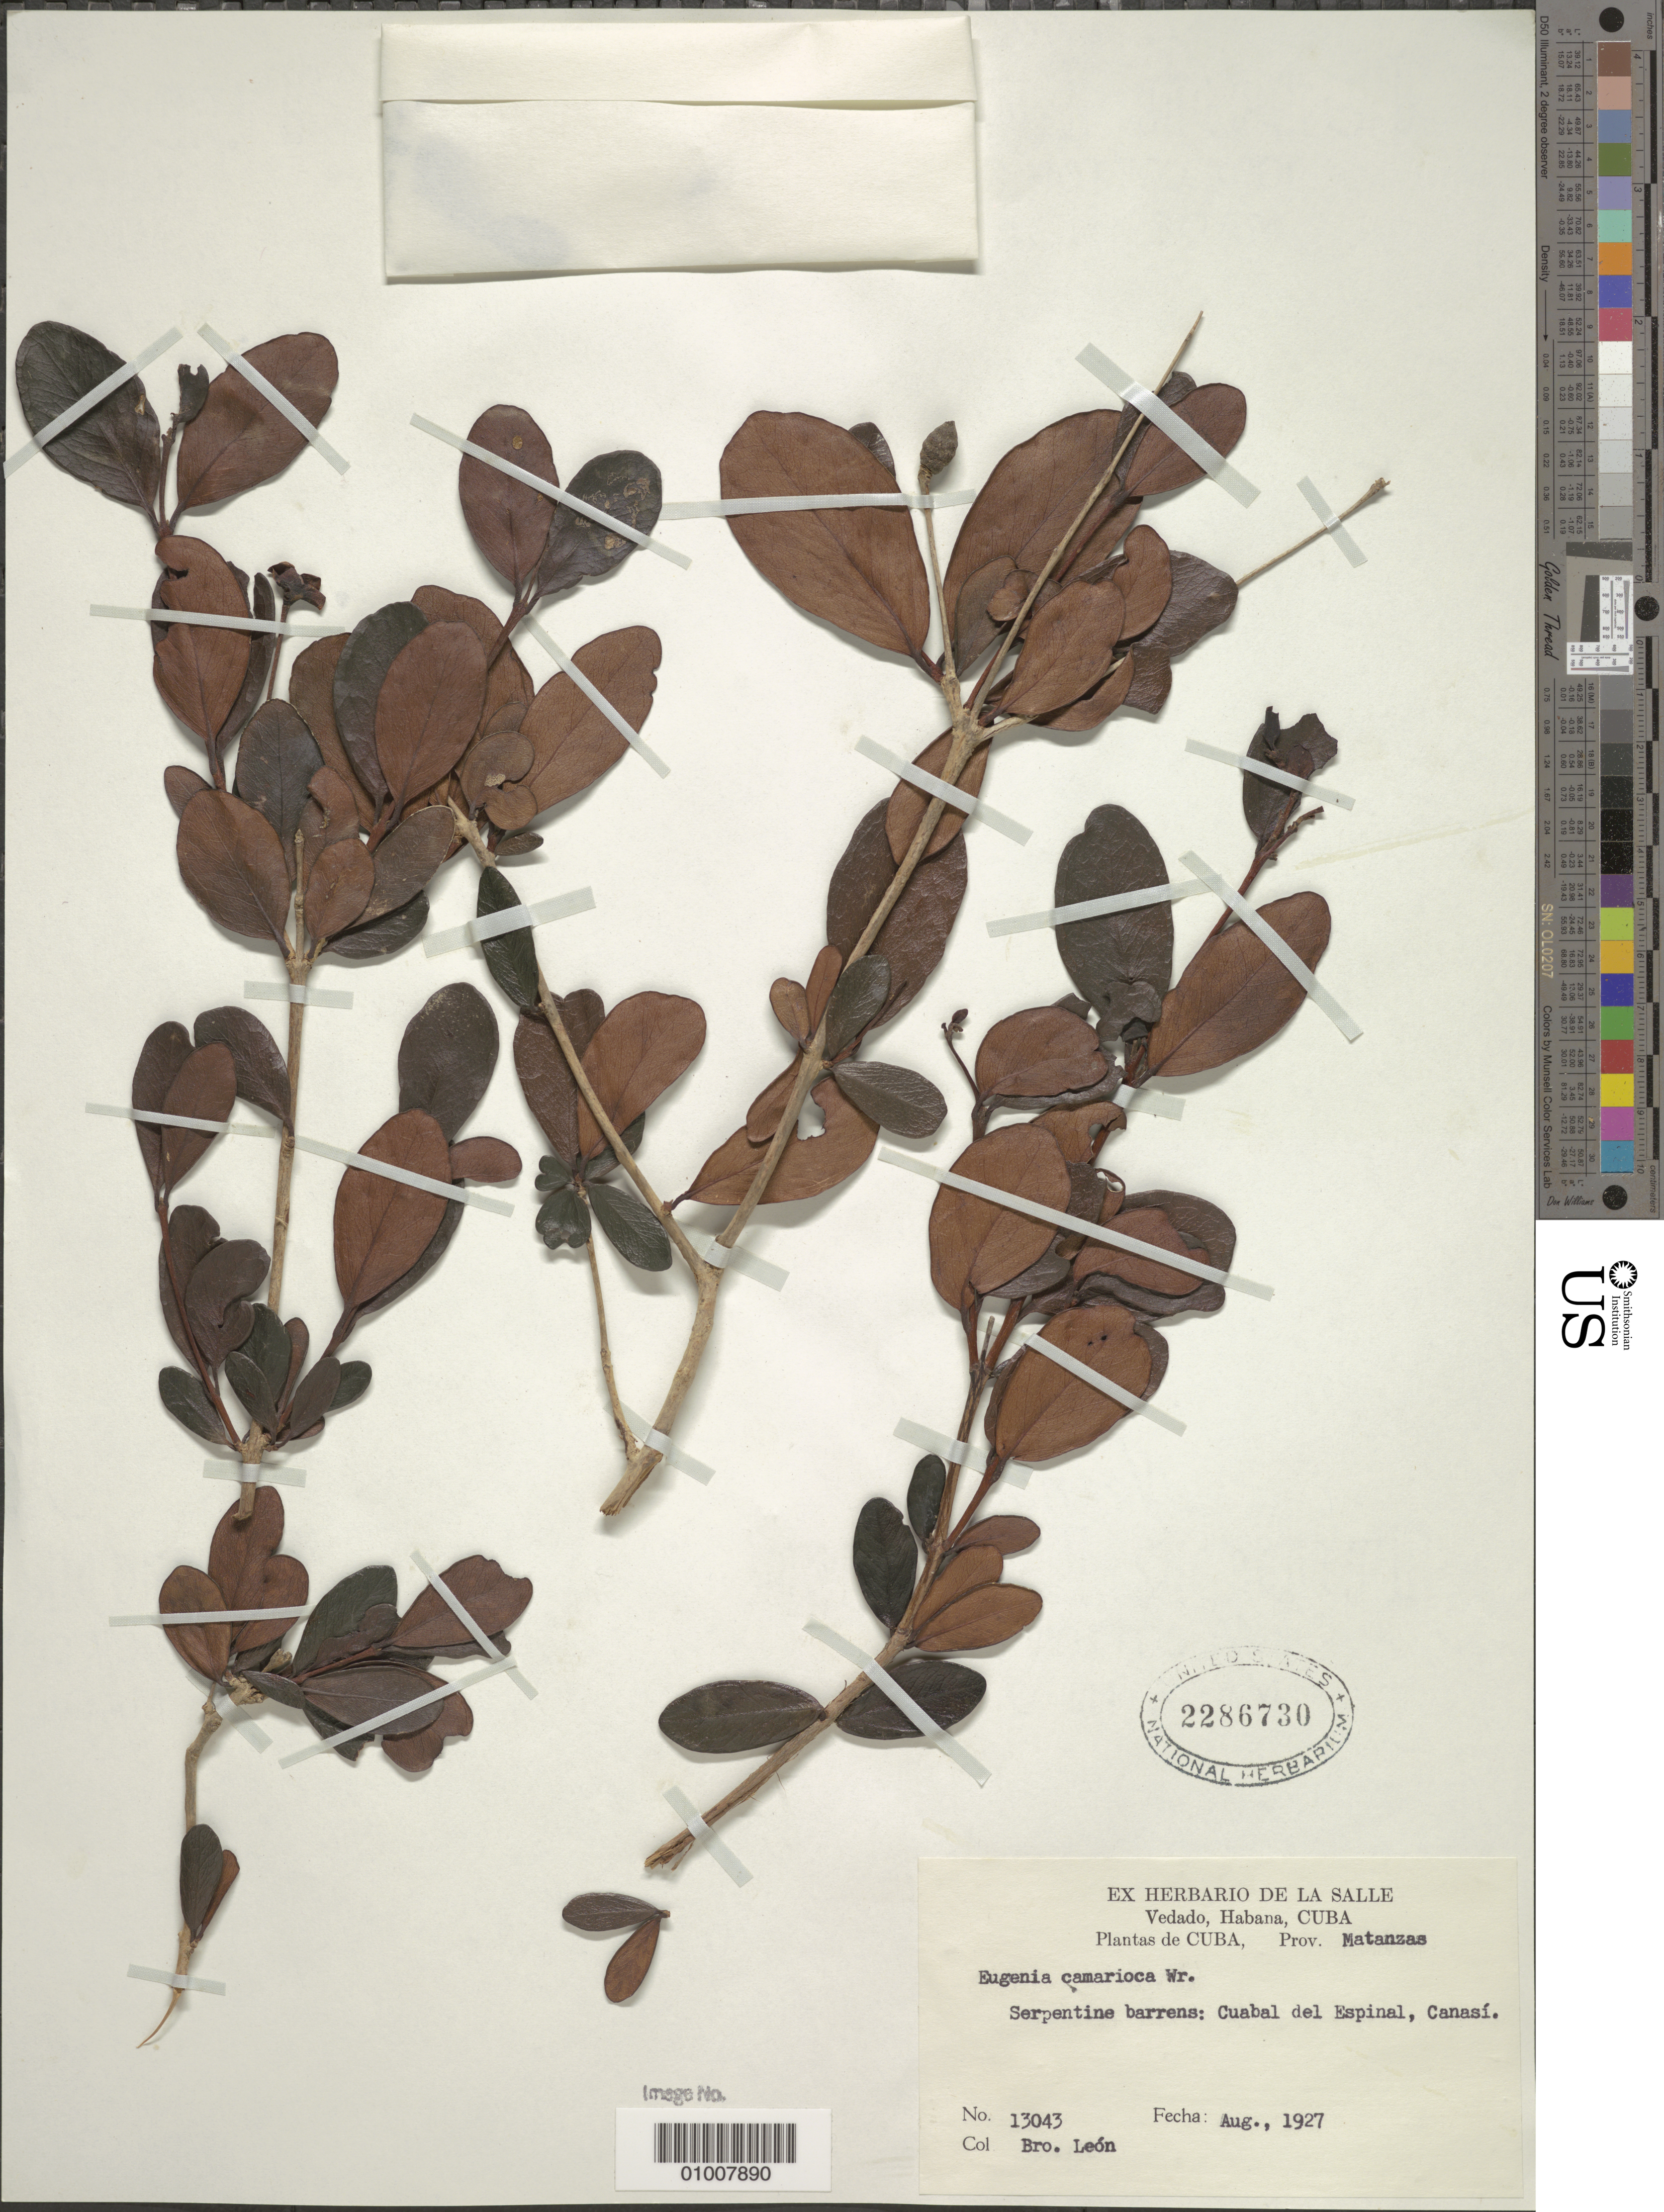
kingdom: Plantae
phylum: Tracheophyta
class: Magnoliopsida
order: Myrtales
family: Myrtaceae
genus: Eugenia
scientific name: Eugenia camarioca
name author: C. Wright in Sauvalle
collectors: Bro. León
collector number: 13043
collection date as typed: Aug 1927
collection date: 1927-08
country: Cuba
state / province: Matanzas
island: Cuba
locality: Cuabal del Espinal, Canasí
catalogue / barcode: US 2286730